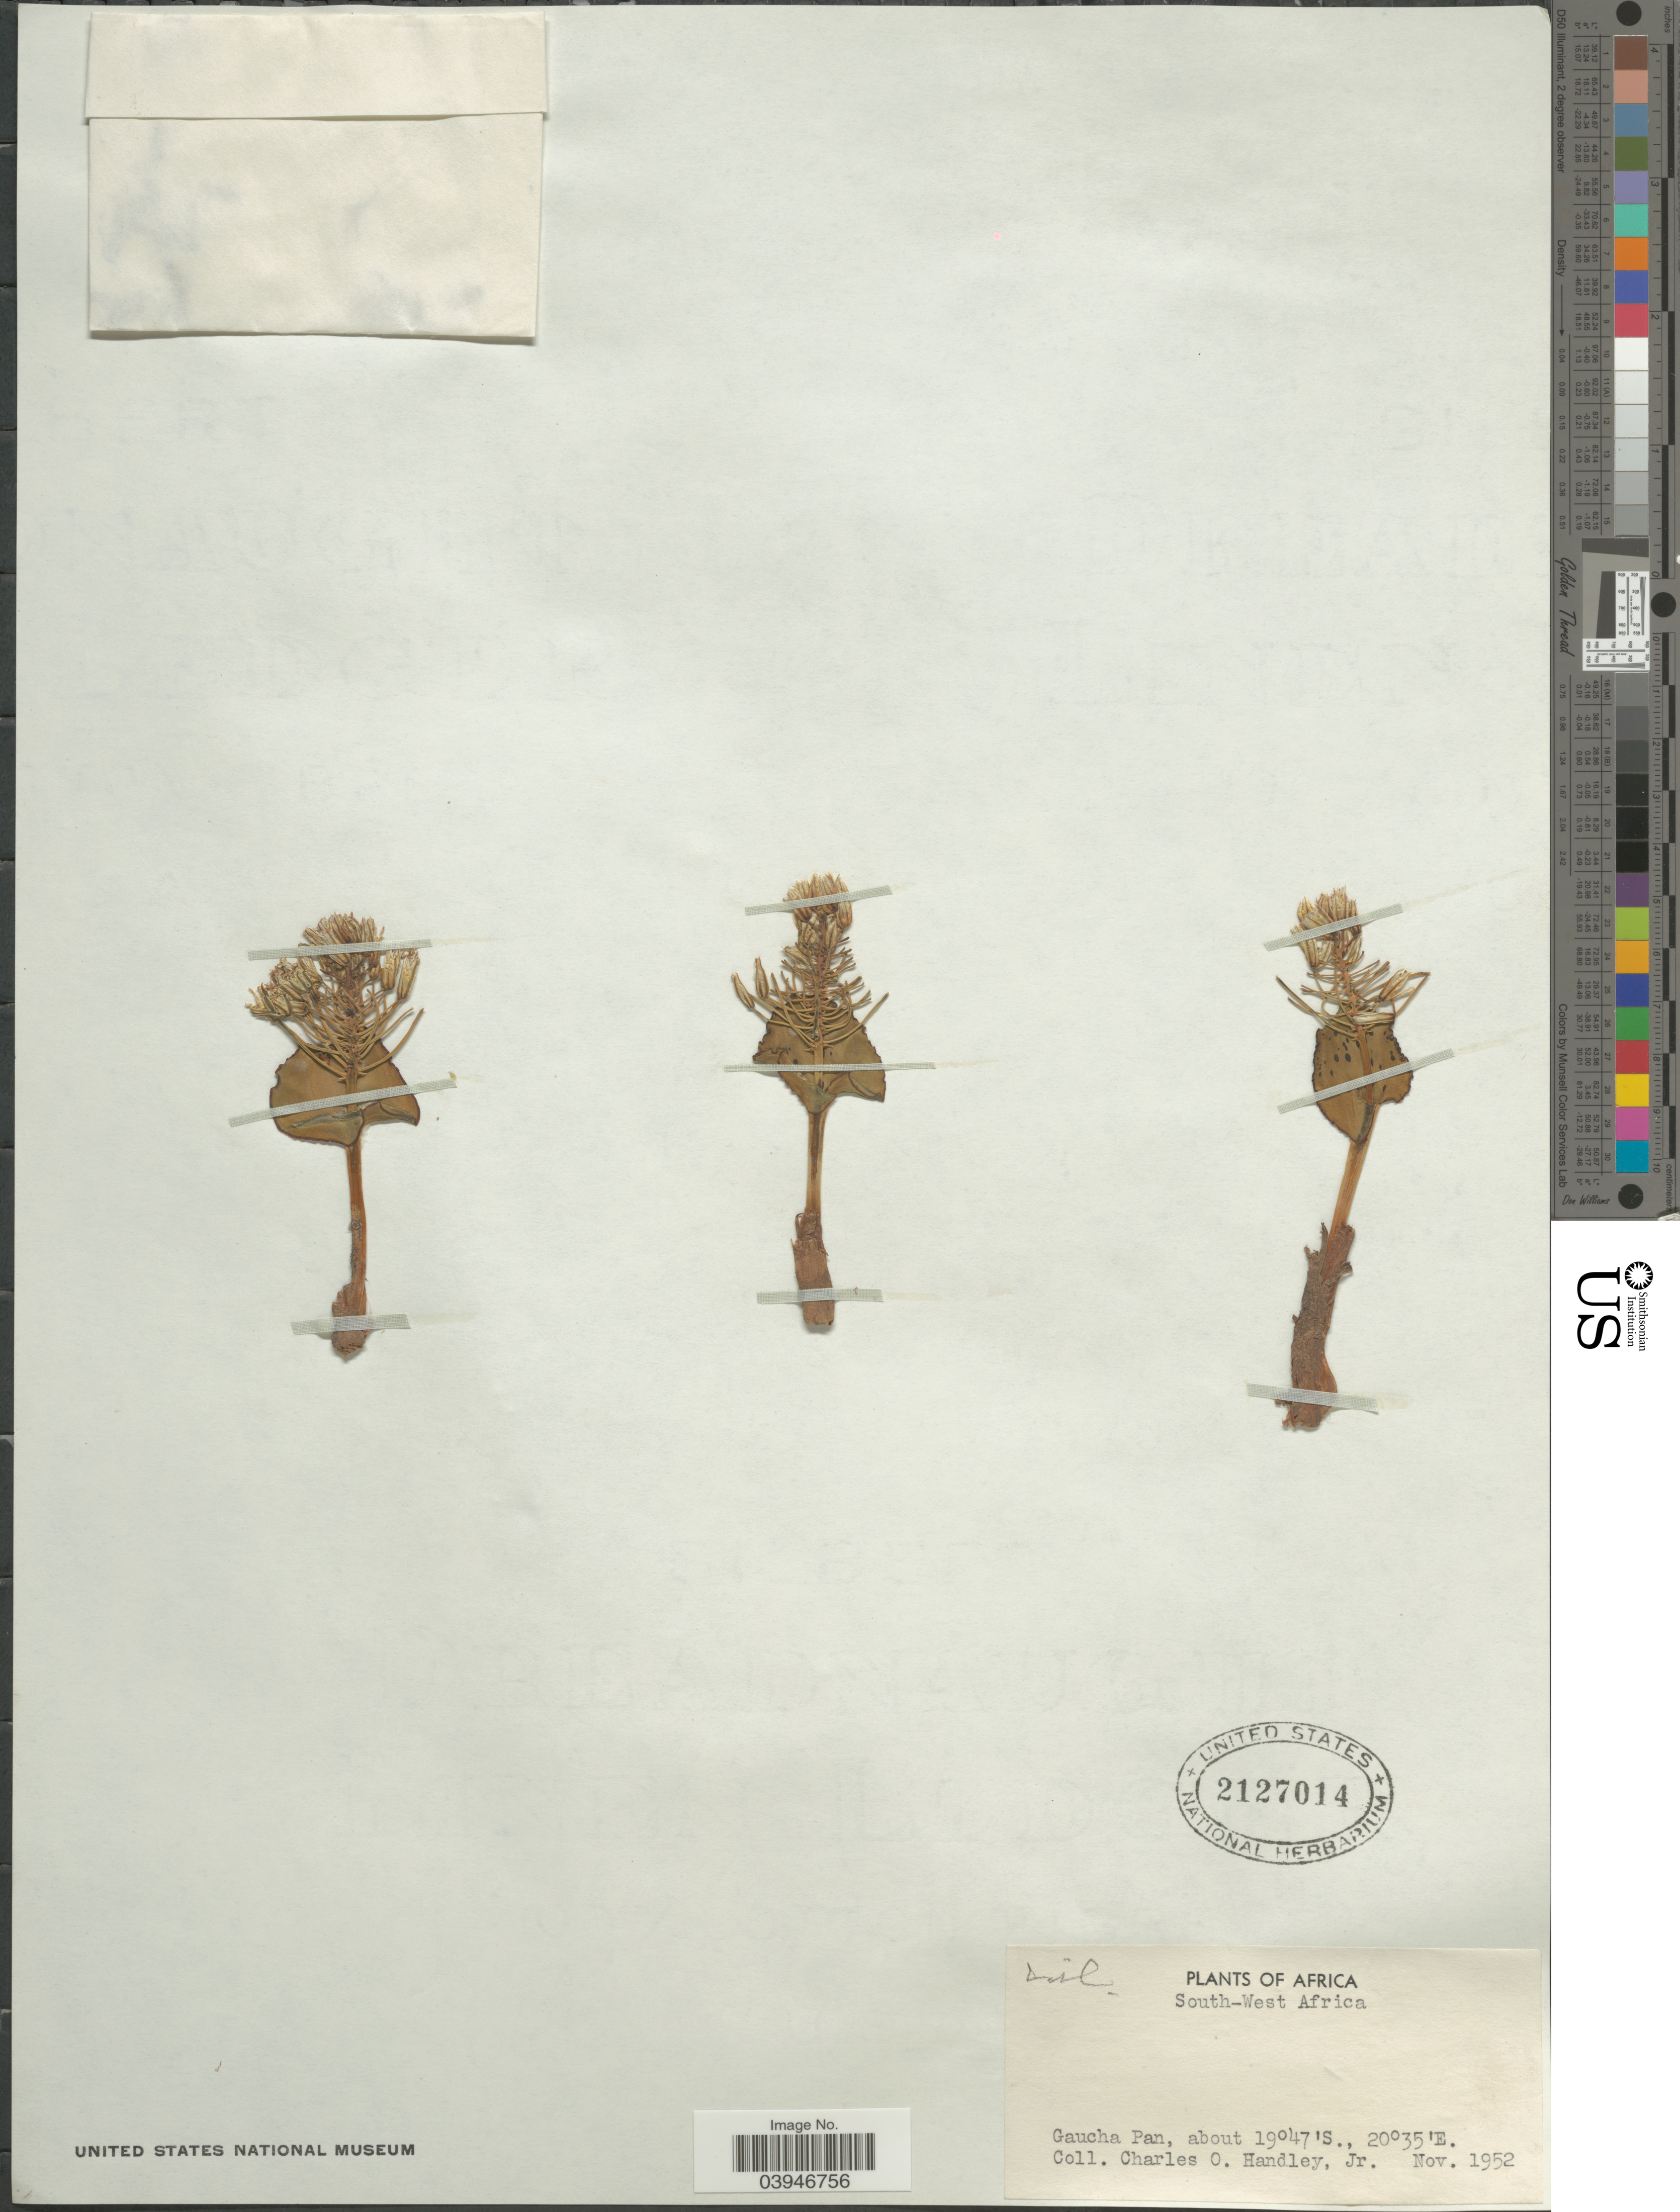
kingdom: Plantae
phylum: Tracheophyta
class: Liliopsida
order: Liliales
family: Liliaceae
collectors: C. Handley Jr.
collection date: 1952-11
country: Namibia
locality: South-West Africa. Gaucha Pan.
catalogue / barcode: US 2127014